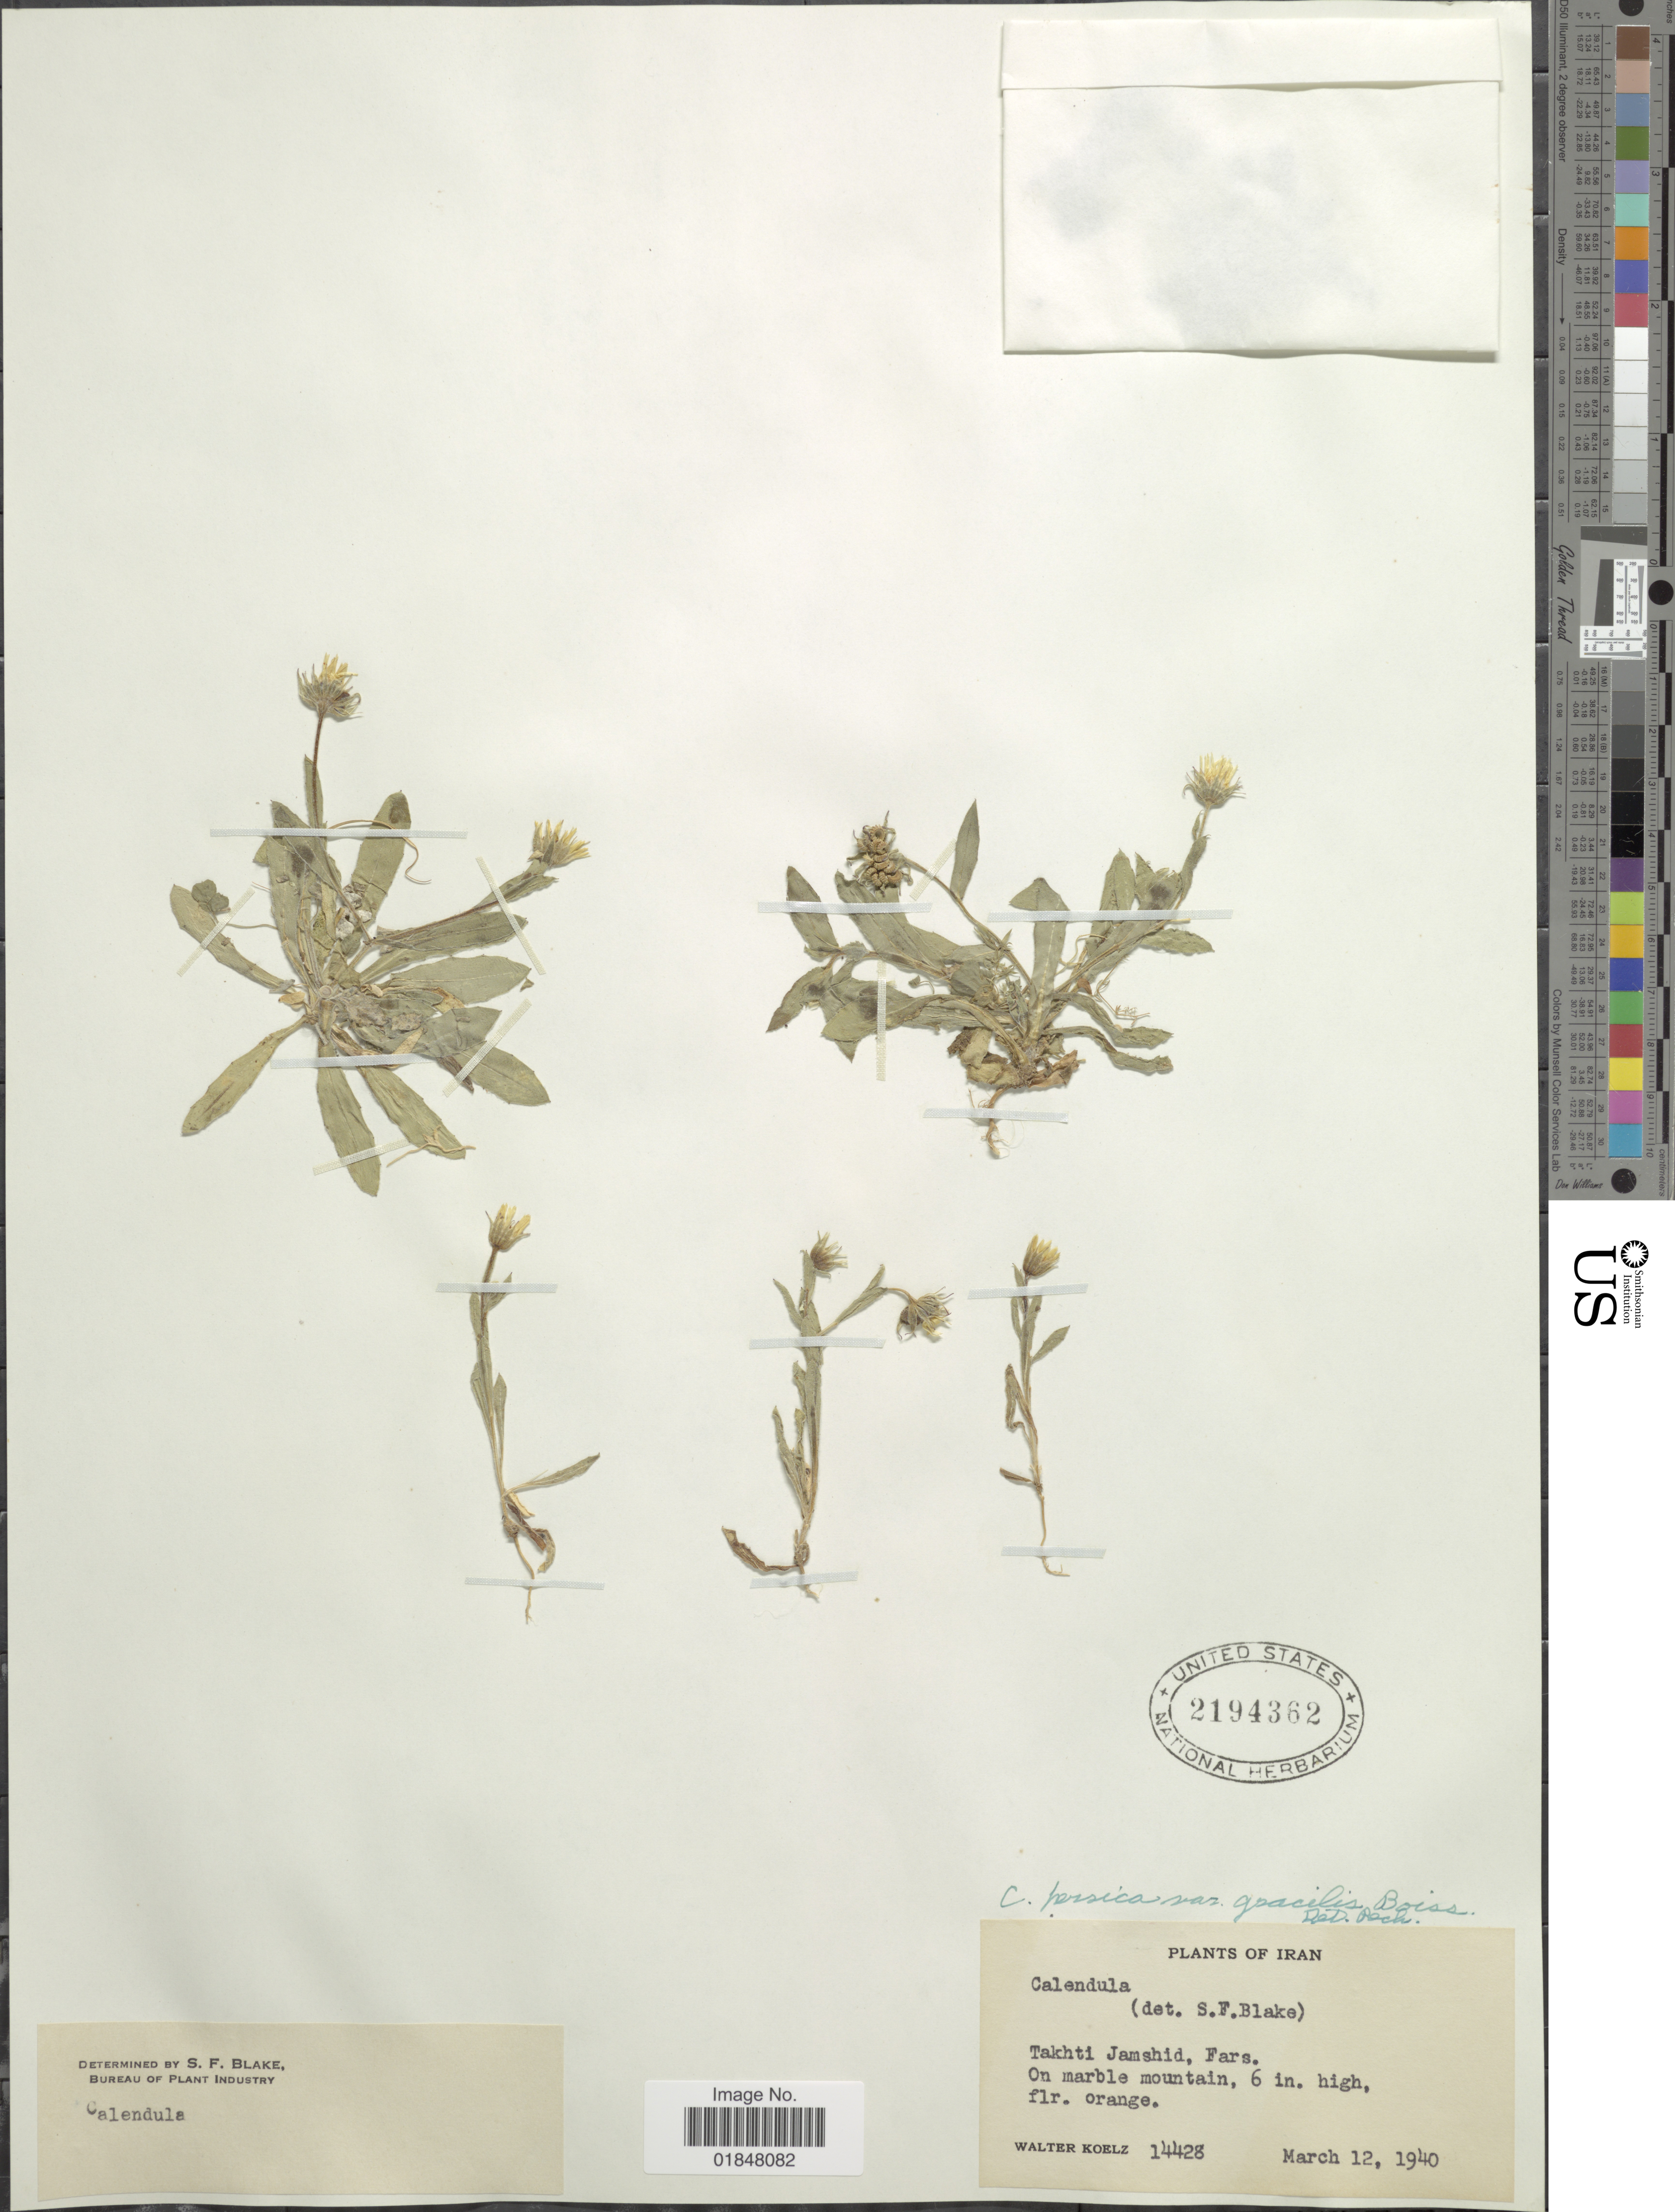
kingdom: Plantae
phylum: Tracheophyta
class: Magnoliopsida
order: Asterales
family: Asteraceae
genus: Calendula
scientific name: Calendula arvensis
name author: L.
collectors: W. N. Koelz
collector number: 14428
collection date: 1940-03-12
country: Iran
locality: Takhti Jamshid, Fars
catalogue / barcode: US 2194362